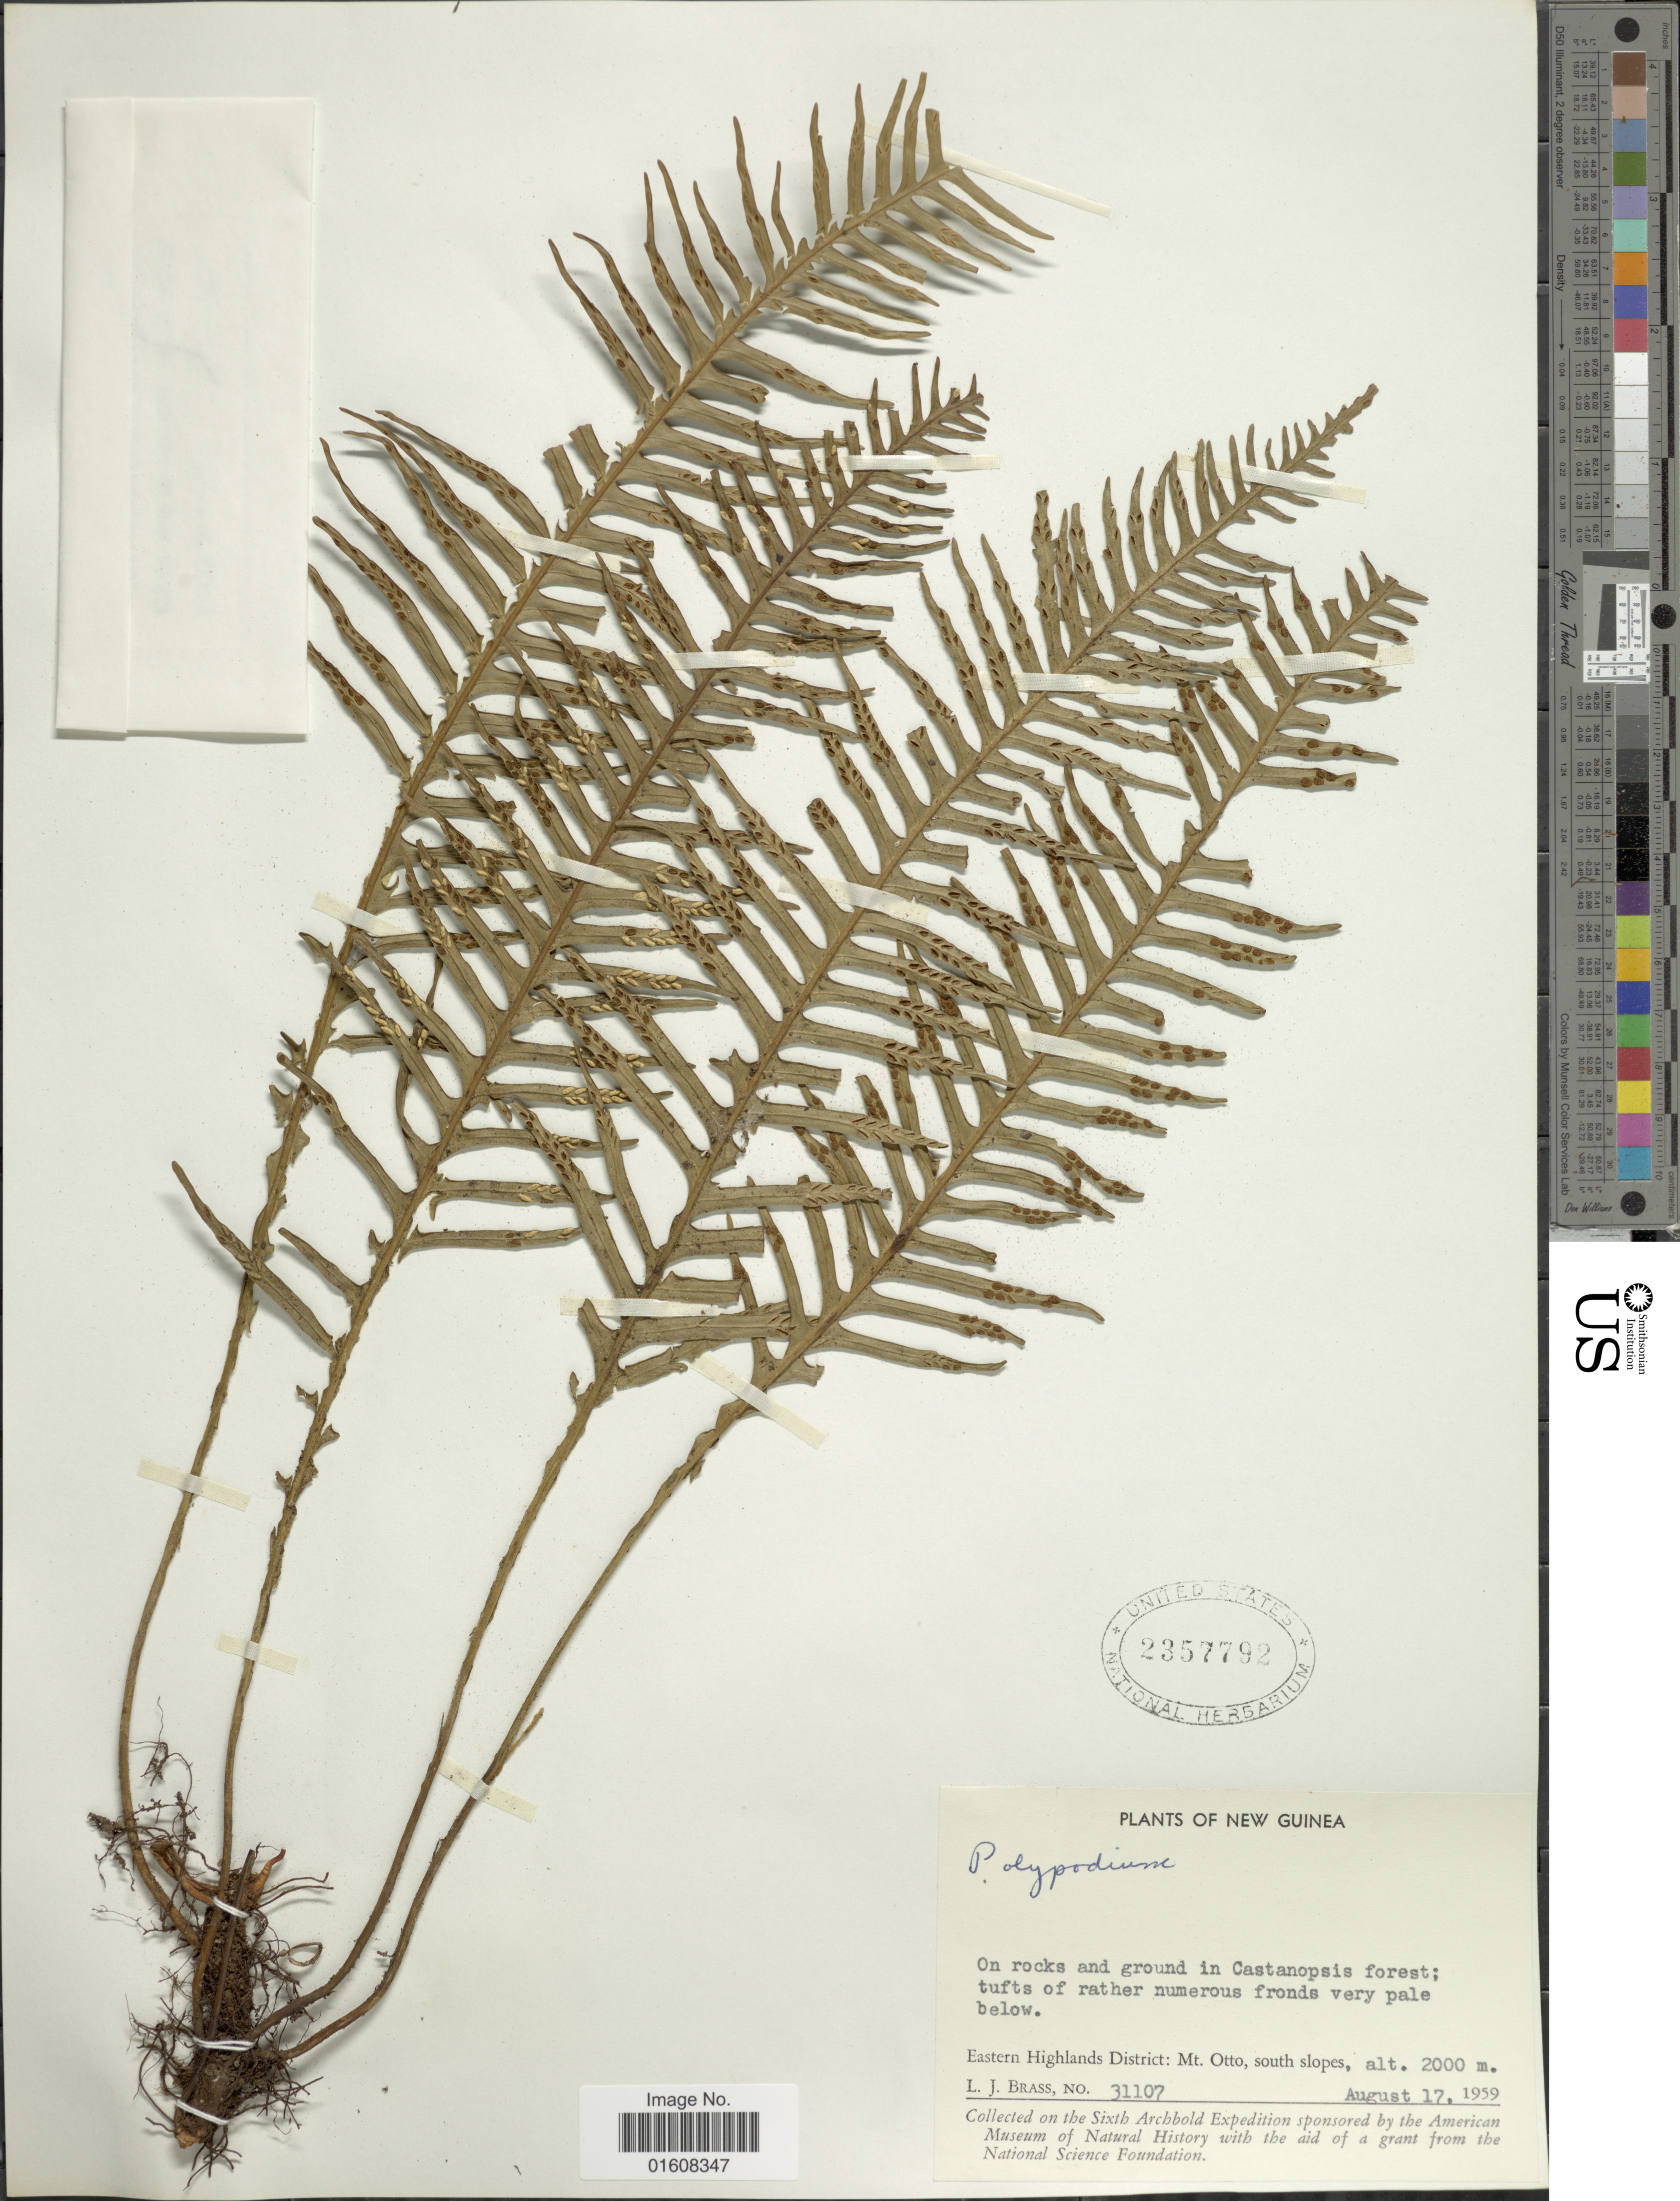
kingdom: Plantae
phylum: Tracheophyta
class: Polypodiopsida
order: Polypodiales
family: Polypodiaceae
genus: Grammitis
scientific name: Grammitis sp.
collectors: L. J. Brass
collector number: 31107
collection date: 1959-08-17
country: Papua New Guinea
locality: New Guinea. Eastern Highlands District: Mt. Otto, south slopes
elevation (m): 2000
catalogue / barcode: US 2357792